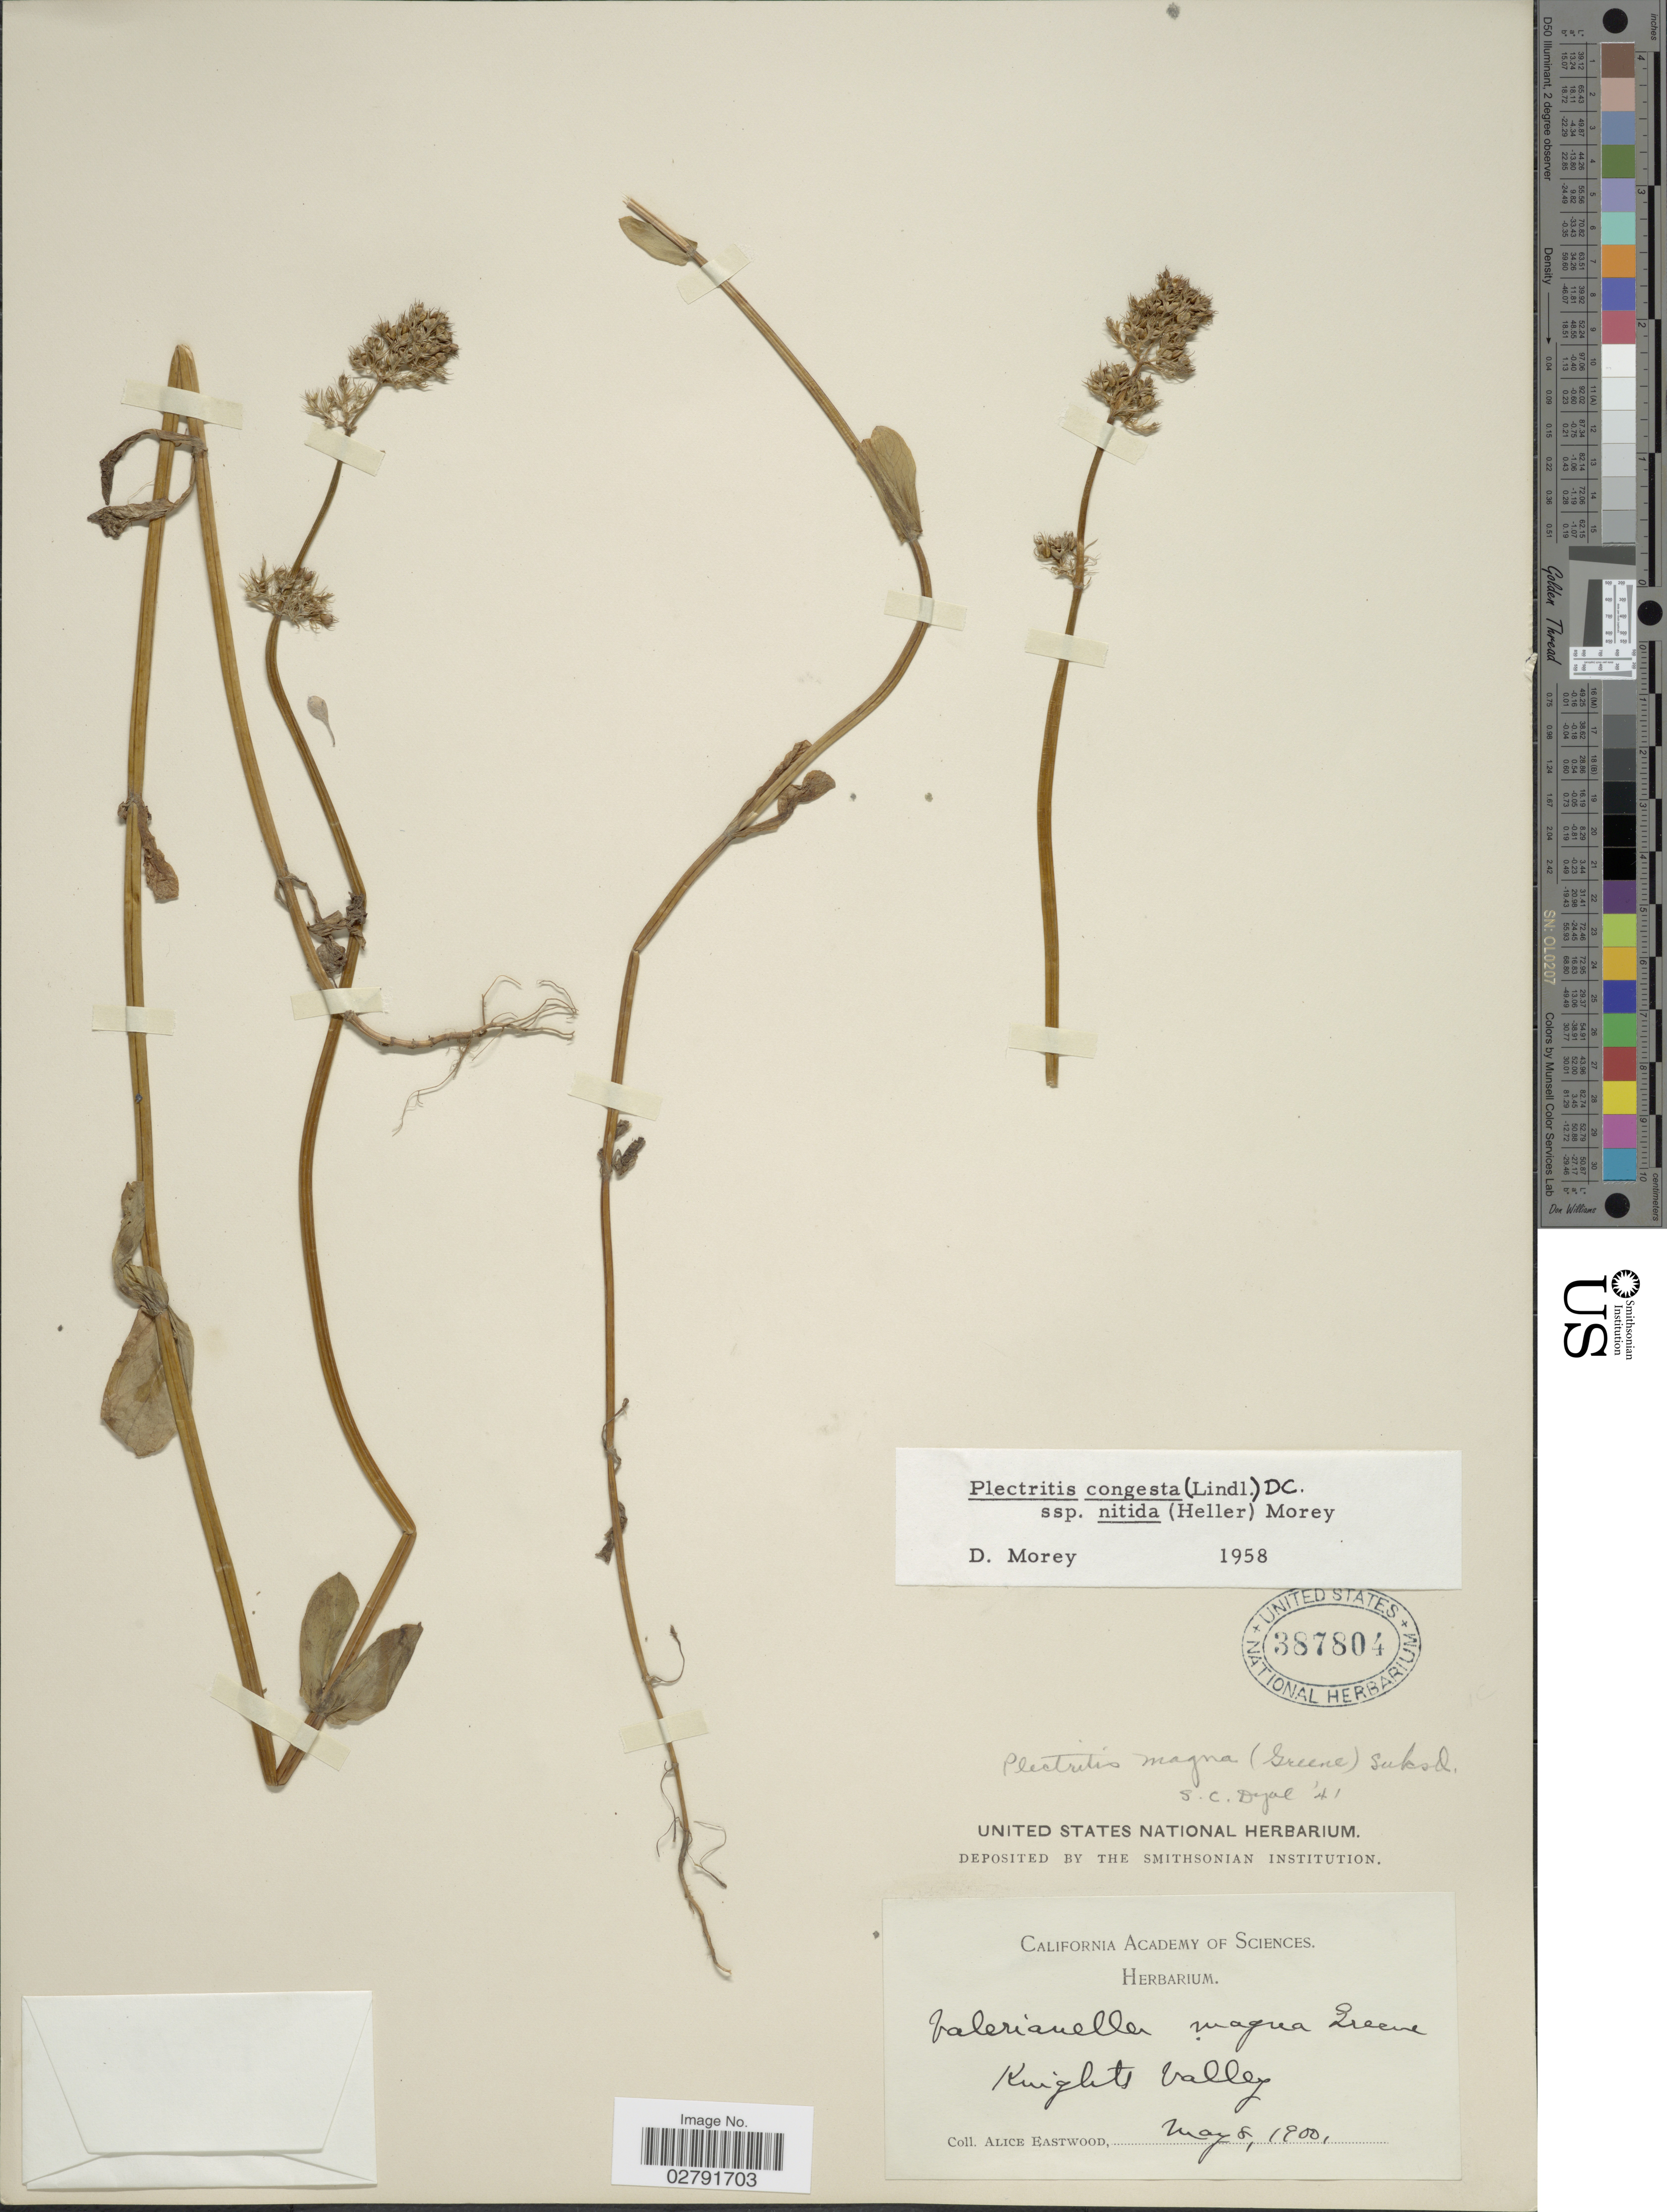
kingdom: Plantae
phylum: Tracheophyta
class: Magnoliopsida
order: Dipsacales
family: Caprifoliaceae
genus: Plectritis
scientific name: Plectritis congesta subsp. nitida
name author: (A. Heller) Morey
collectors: A. Eastwood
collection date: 1900-05-08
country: United States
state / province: California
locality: Knights Valley.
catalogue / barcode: US 387804